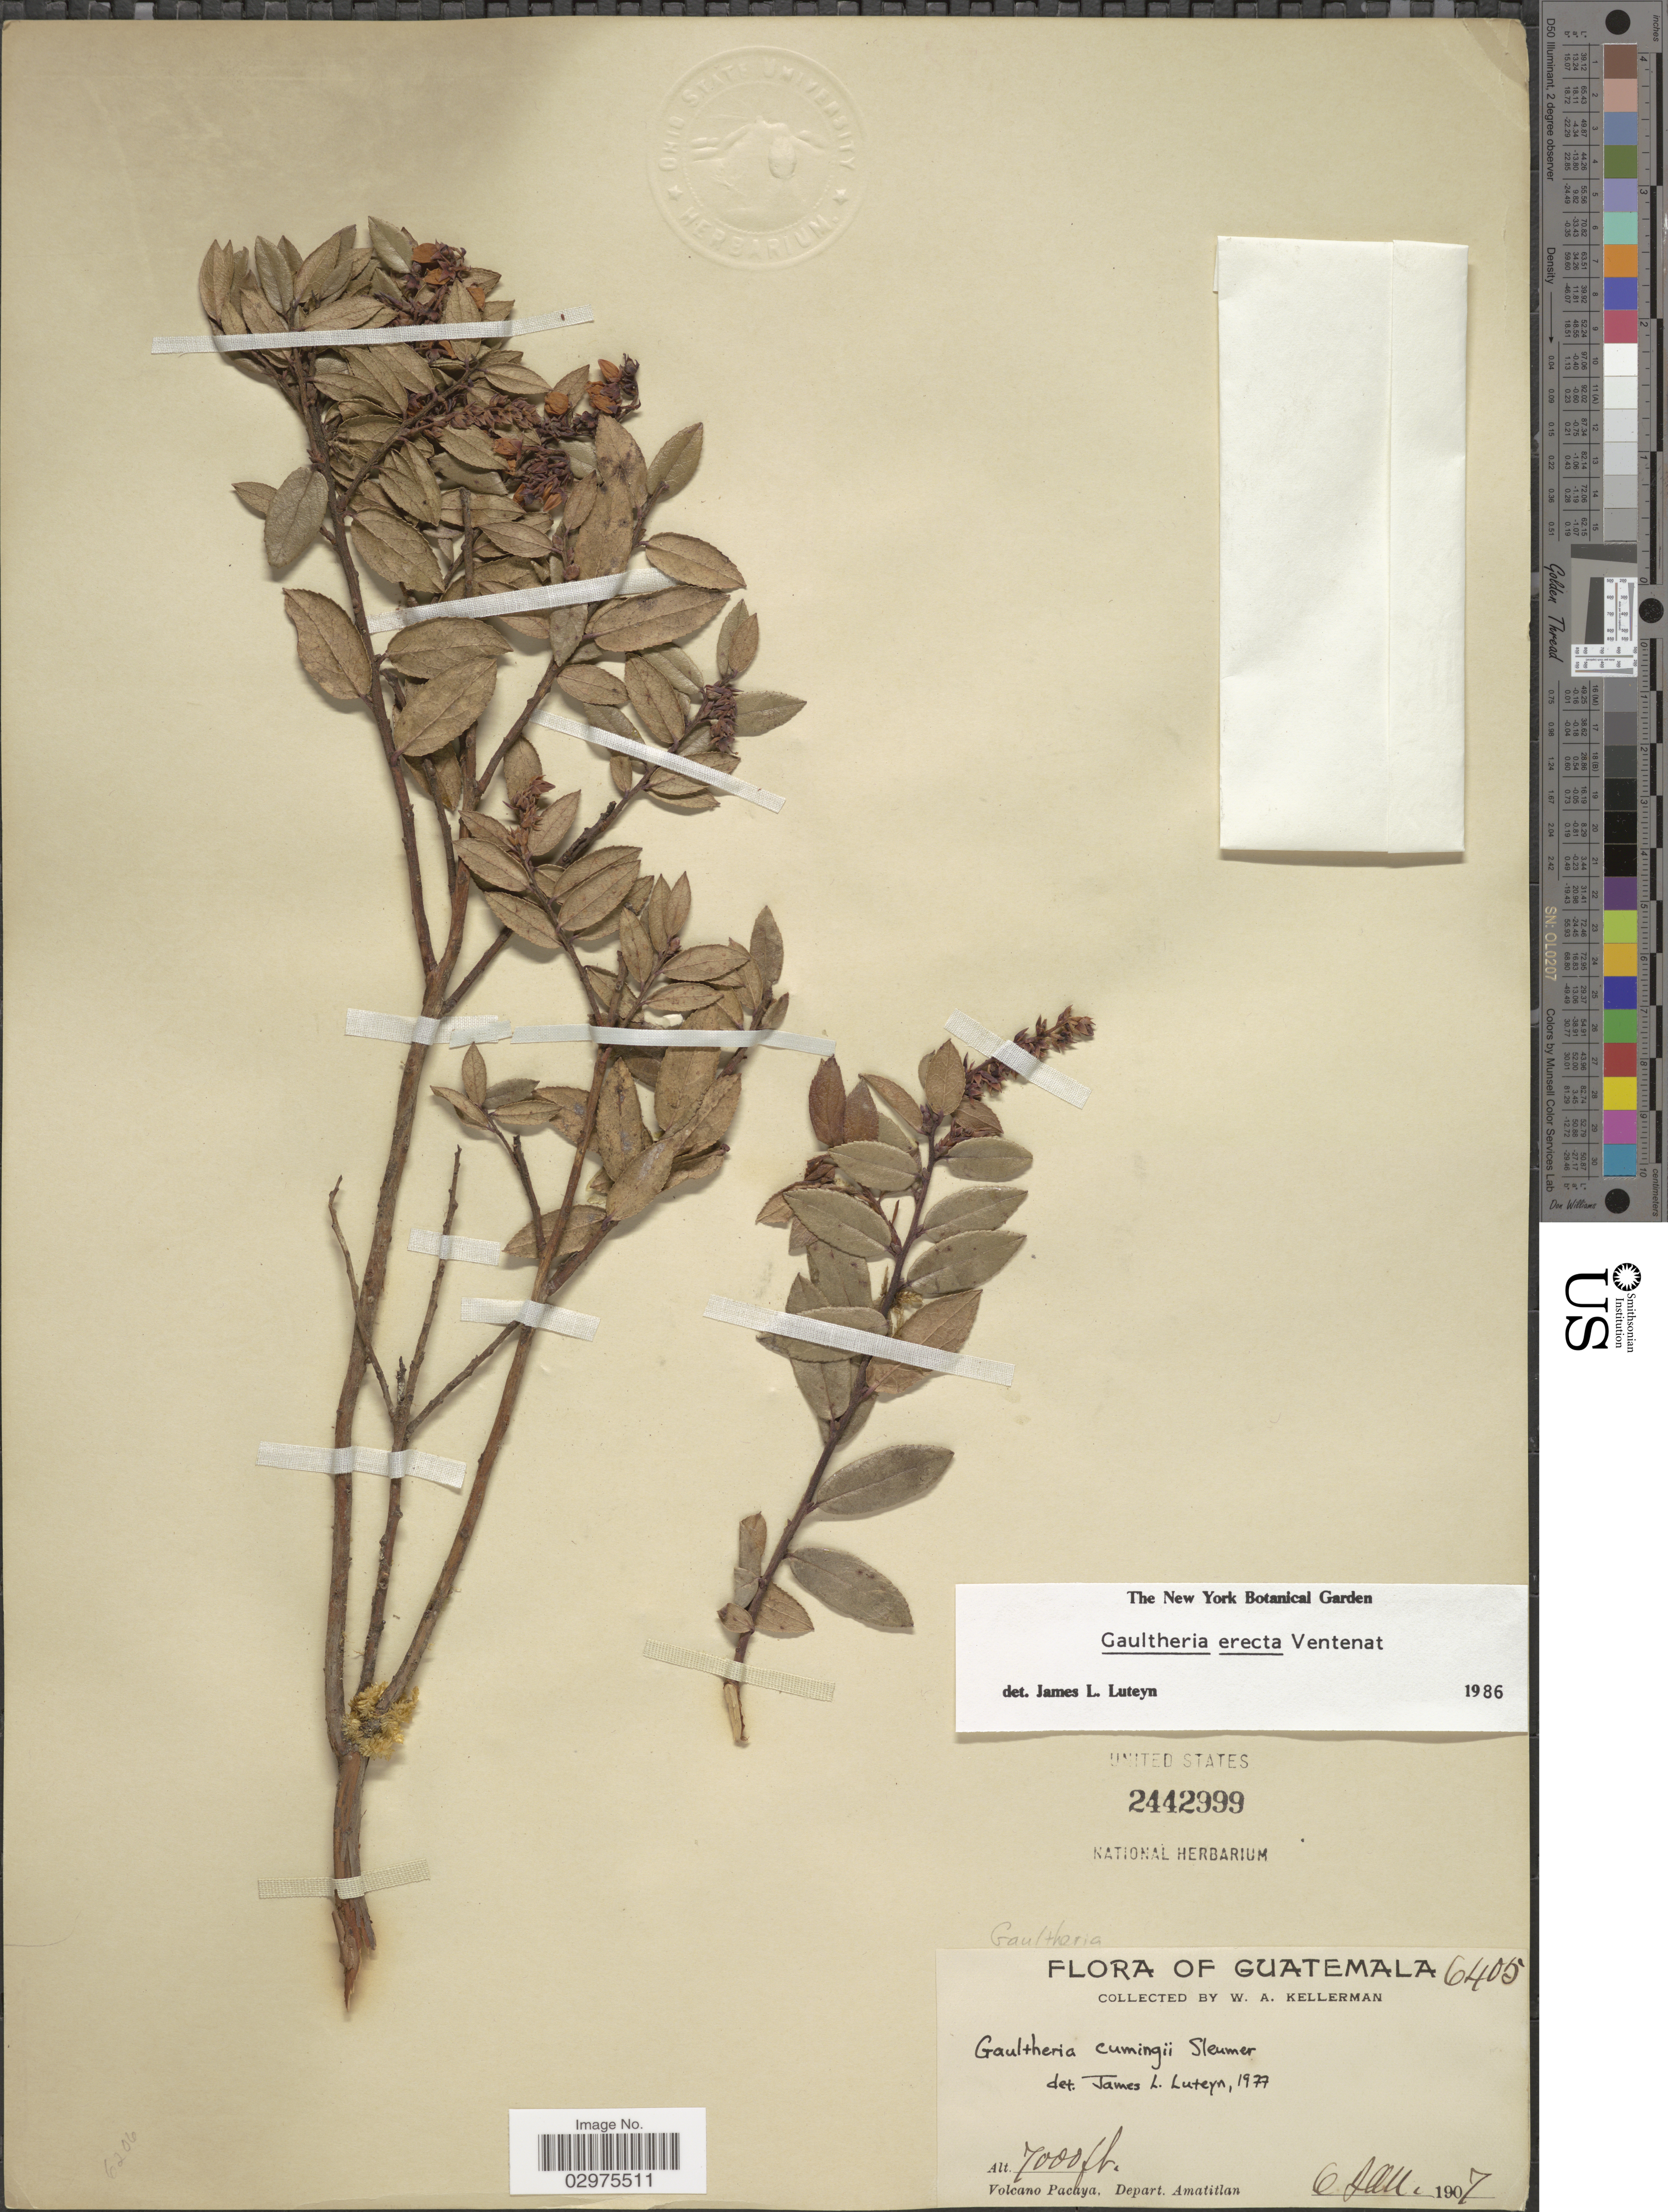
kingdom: Plantae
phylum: Tracheophyta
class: Magnoliopsida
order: Ericales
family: Ericaceae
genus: Gaultheria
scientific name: Gaultheria erecta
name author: Vent.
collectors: W. Kellerman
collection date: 1907-01-06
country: Guatemala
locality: Volcano Pacaya, Depart. Amatitlan.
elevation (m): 2134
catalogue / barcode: US 2442999